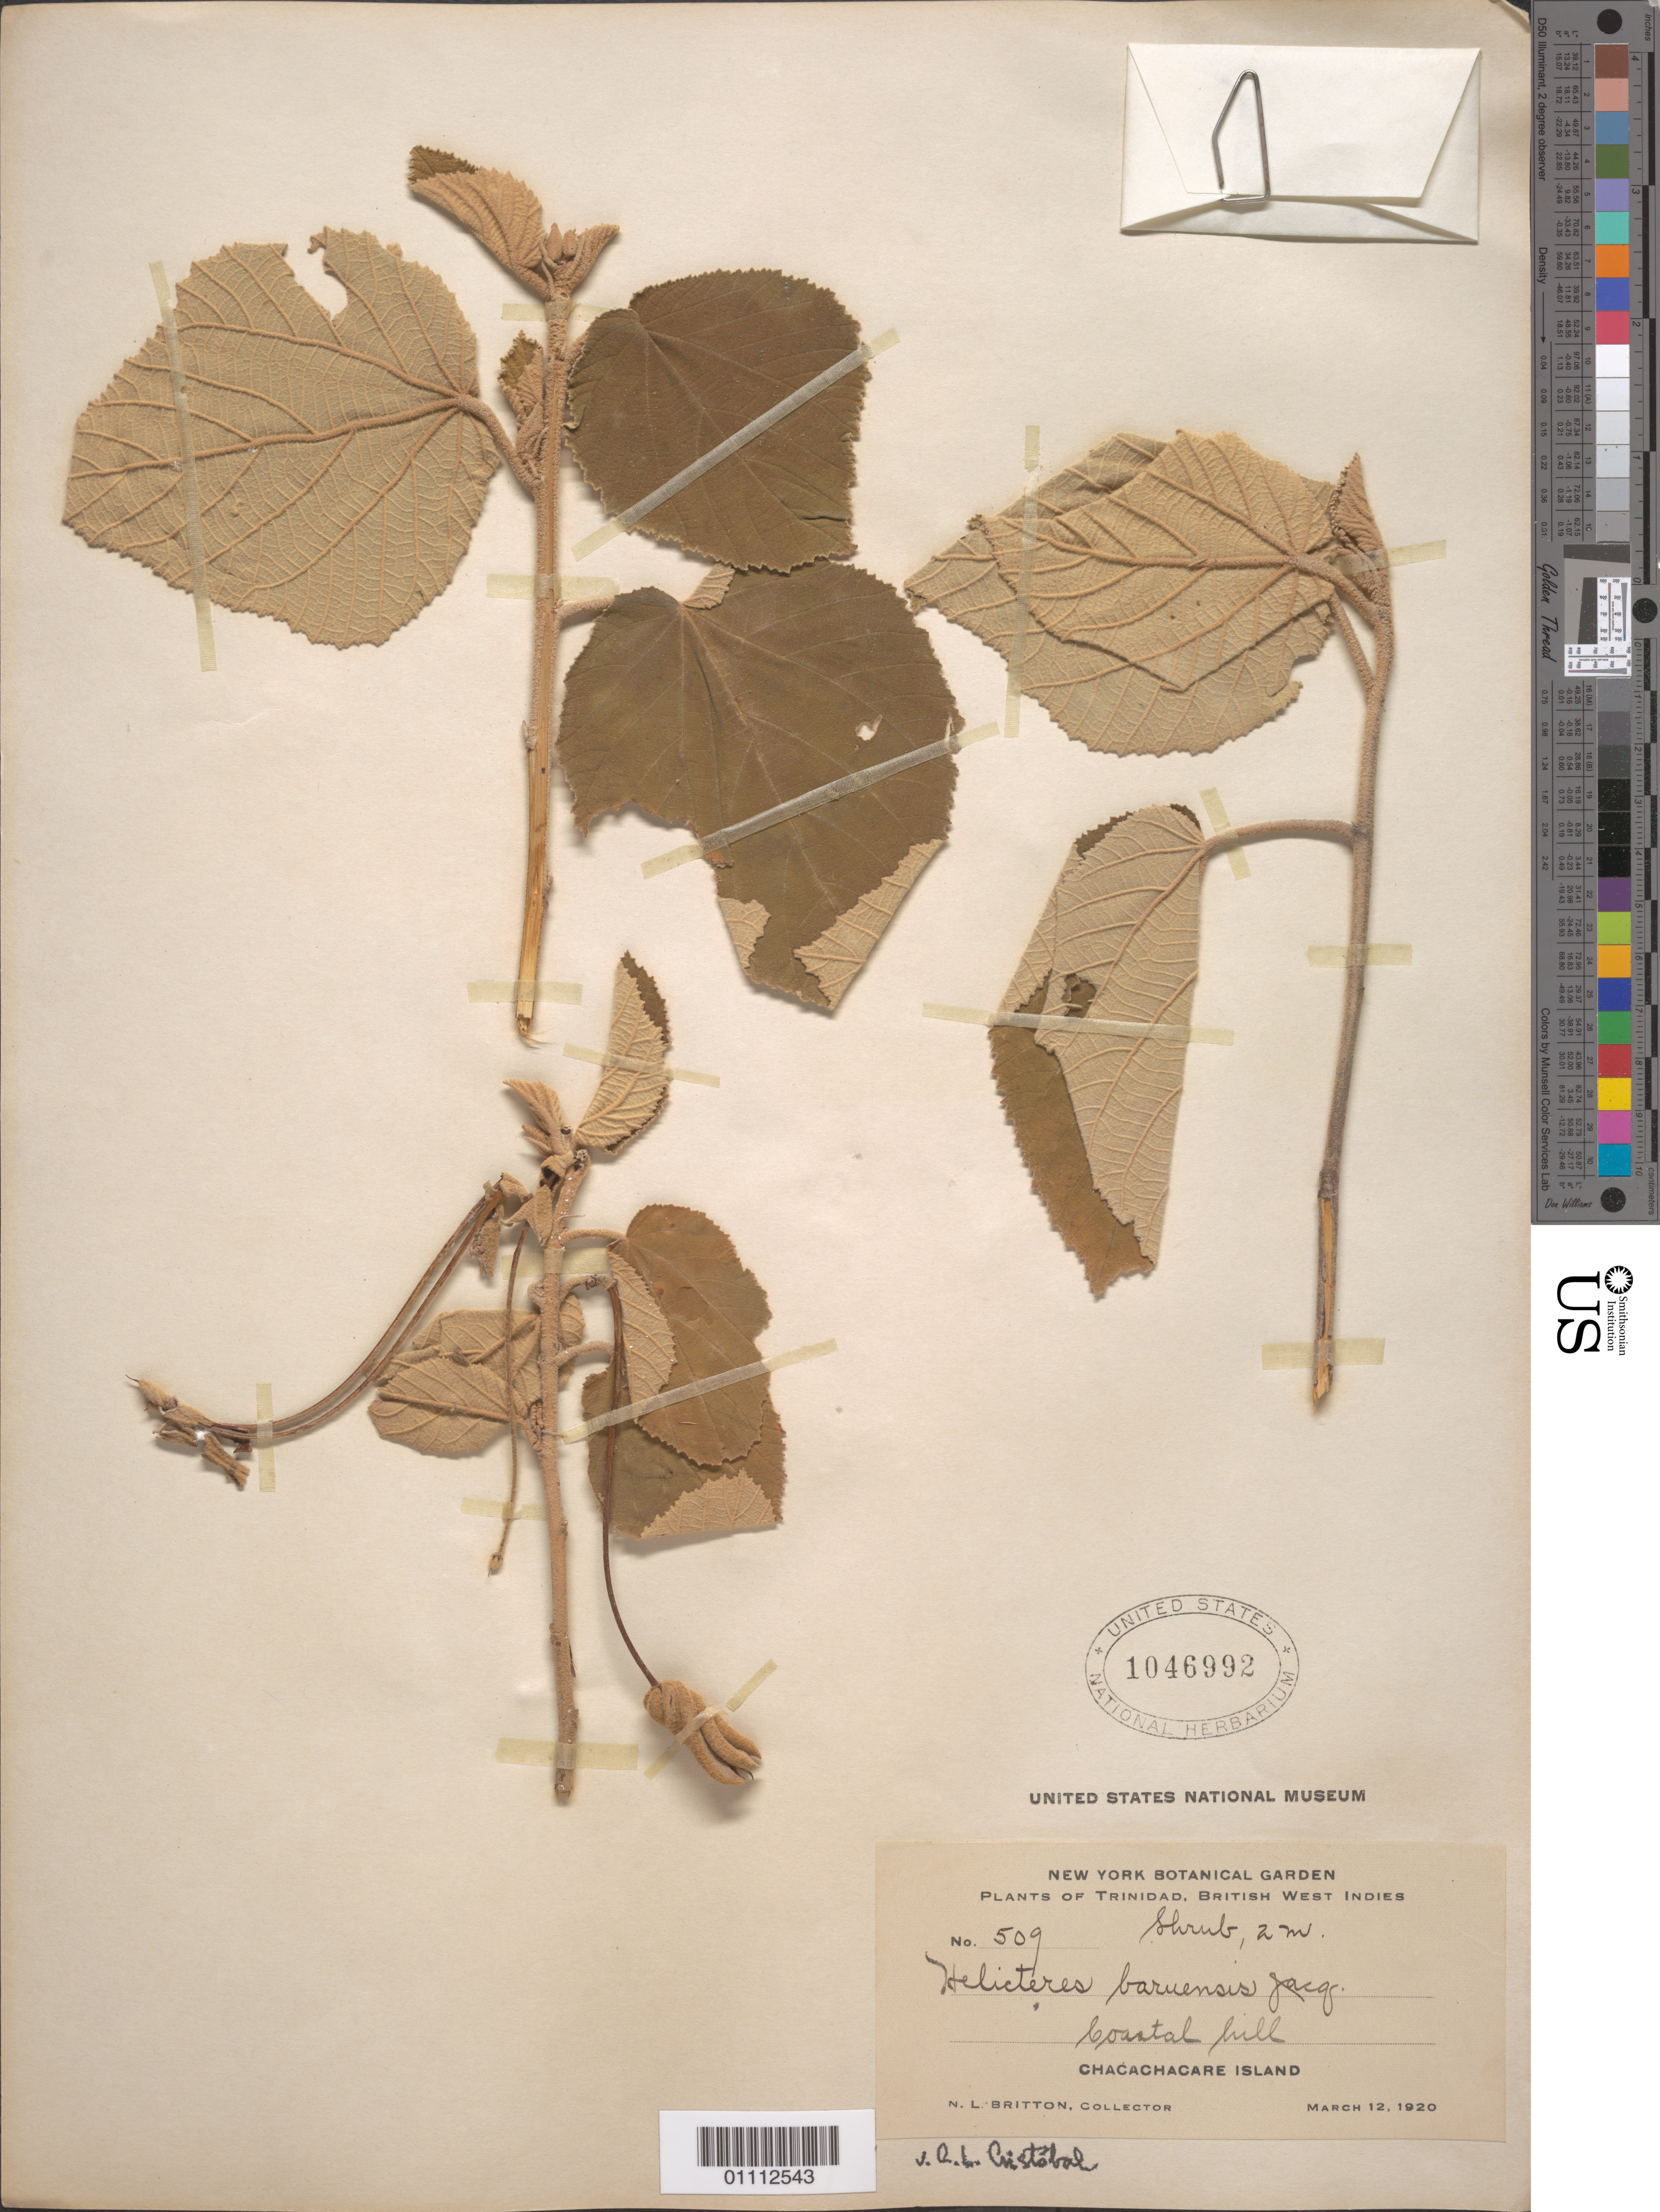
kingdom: Plantae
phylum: Tracheophyta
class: Magnoliopsida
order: Malvales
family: Malvaceae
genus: Helicteres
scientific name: Helicteres baruensis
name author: Jacq.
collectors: N. Britton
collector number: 509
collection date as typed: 12 Mar 1920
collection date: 1920-03-12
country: U.S. Virgin Islands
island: St. John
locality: Coastal hill.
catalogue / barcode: US 1046992